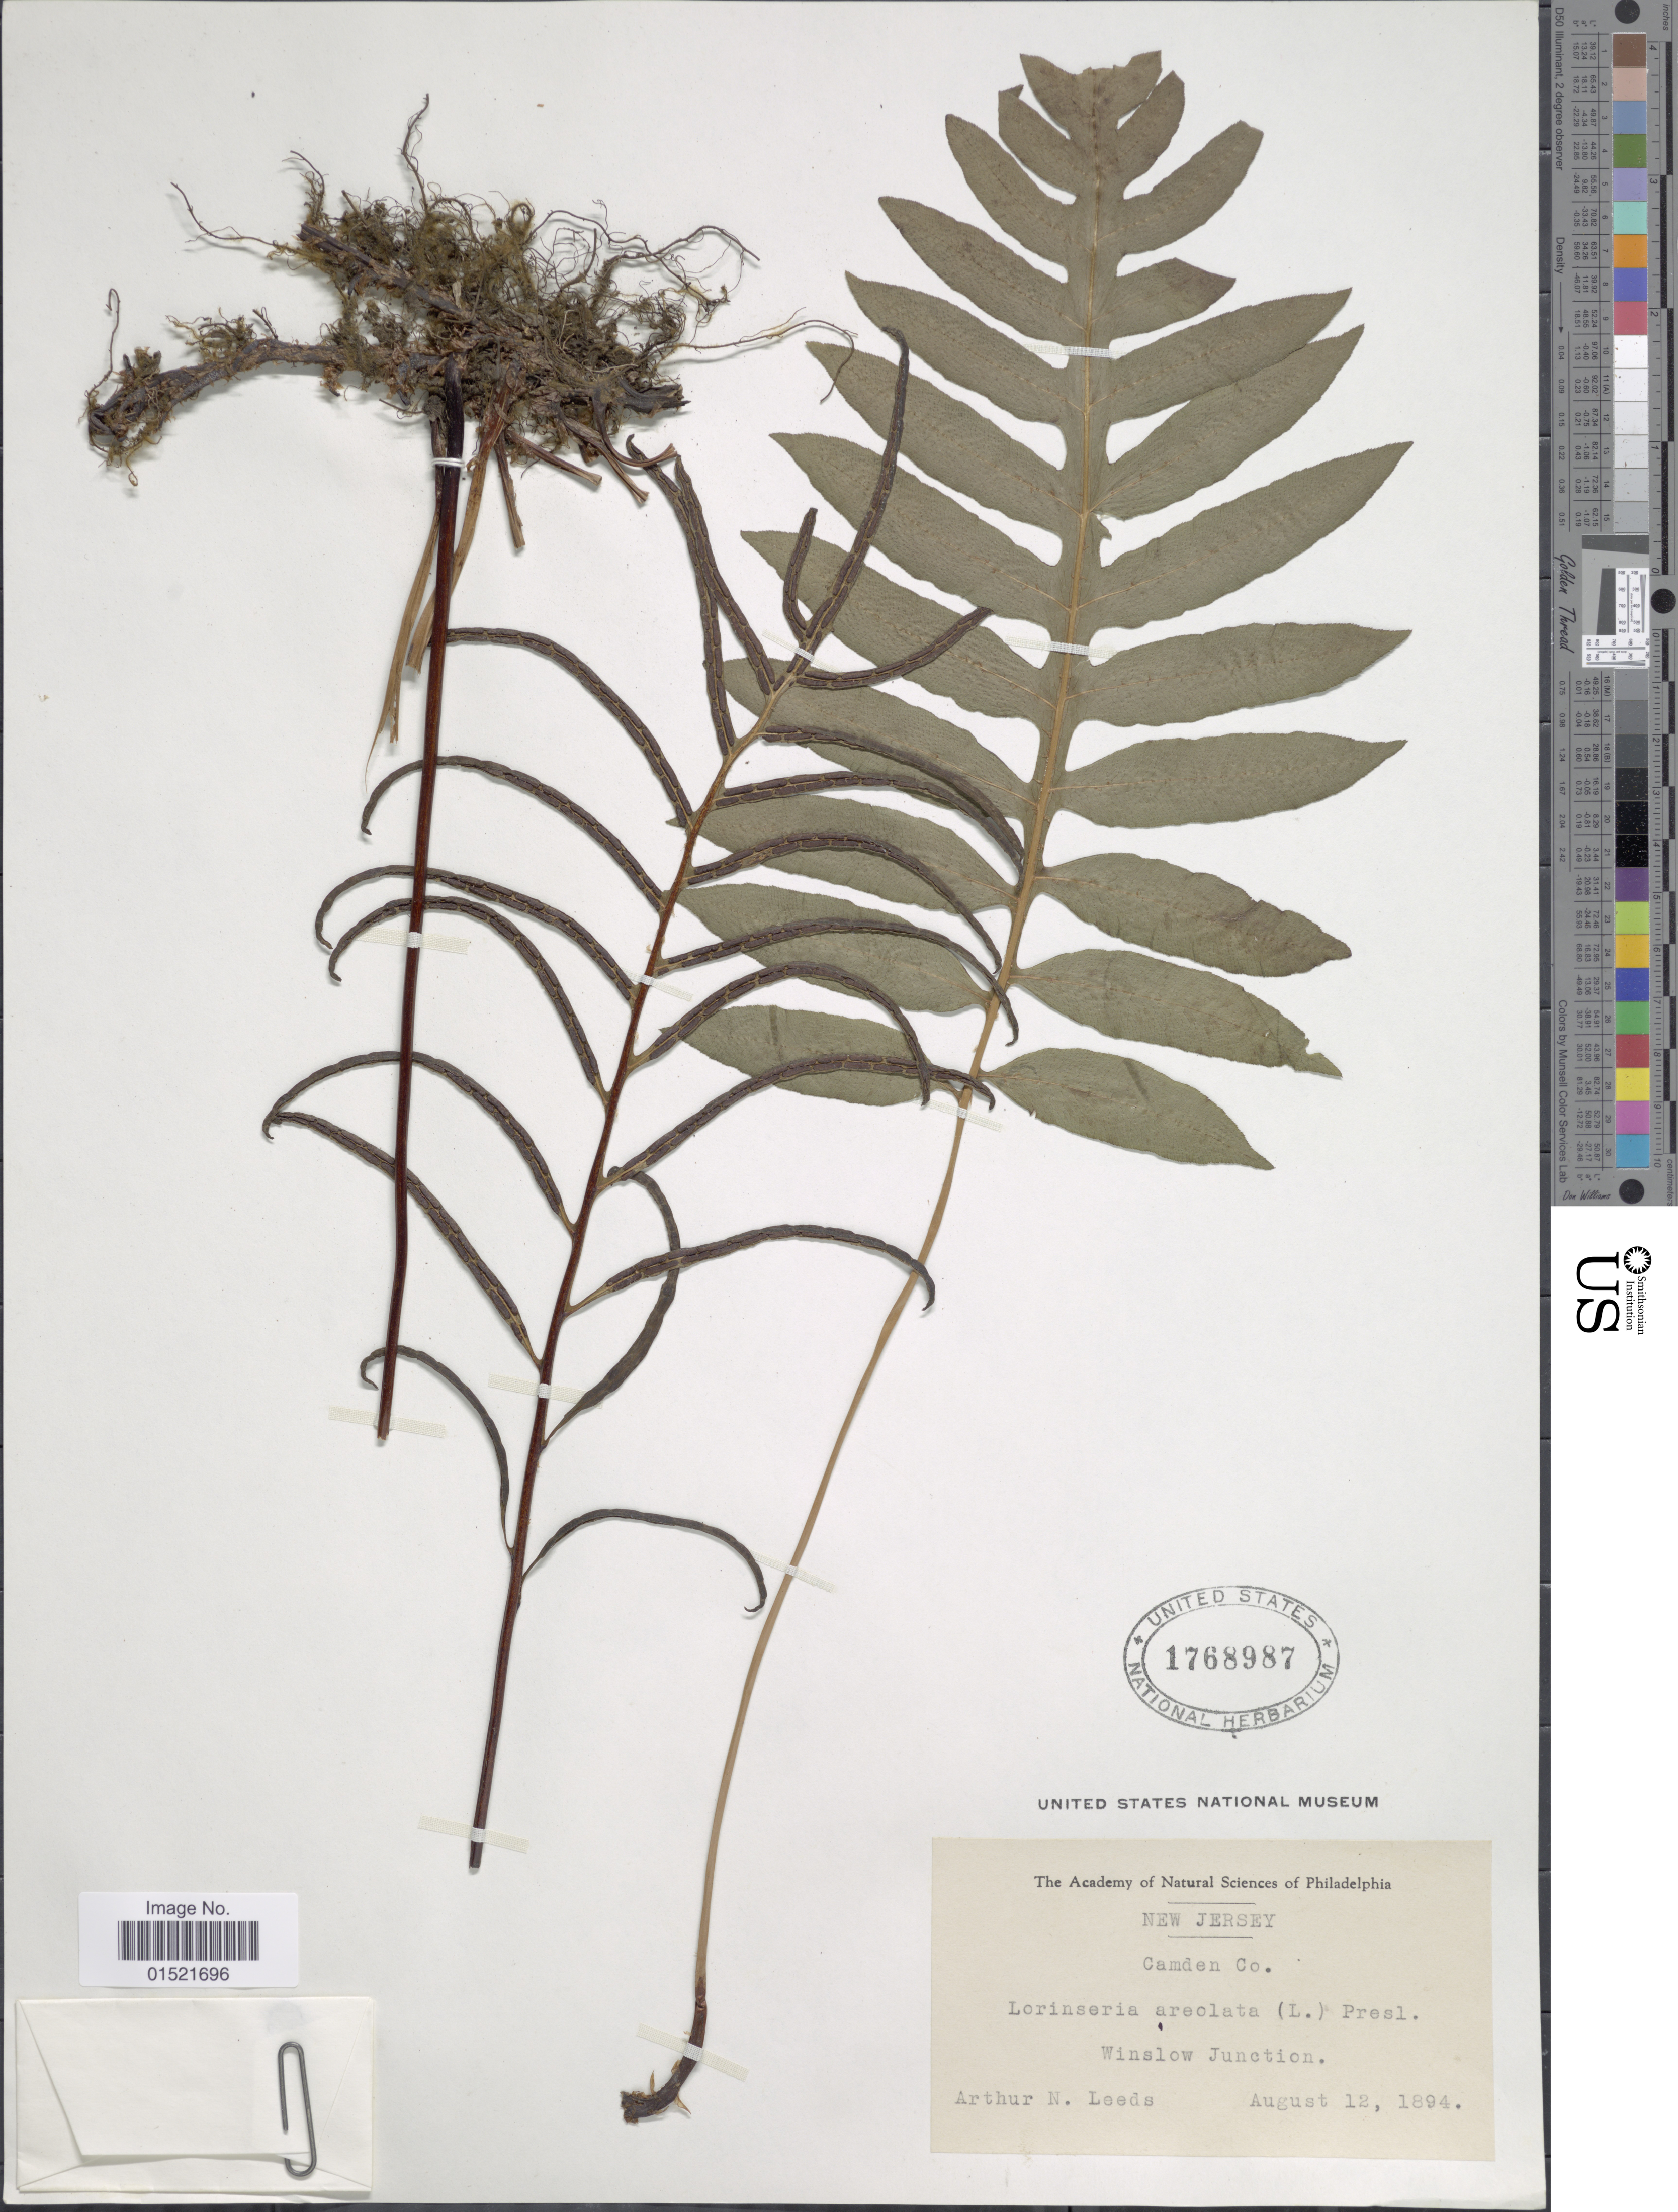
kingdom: Plantae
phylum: Tracheophyta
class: Polypodiopsida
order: Polypodiales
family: Blechnaceae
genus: Woodwardia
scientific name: Woodwardia areolata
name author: (L.) T. Moore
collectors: A. N. Leeds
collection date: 1894-08-12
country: United States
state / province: New Jersey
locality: Camden Co., Winslow Junction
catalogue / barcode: US 1768987